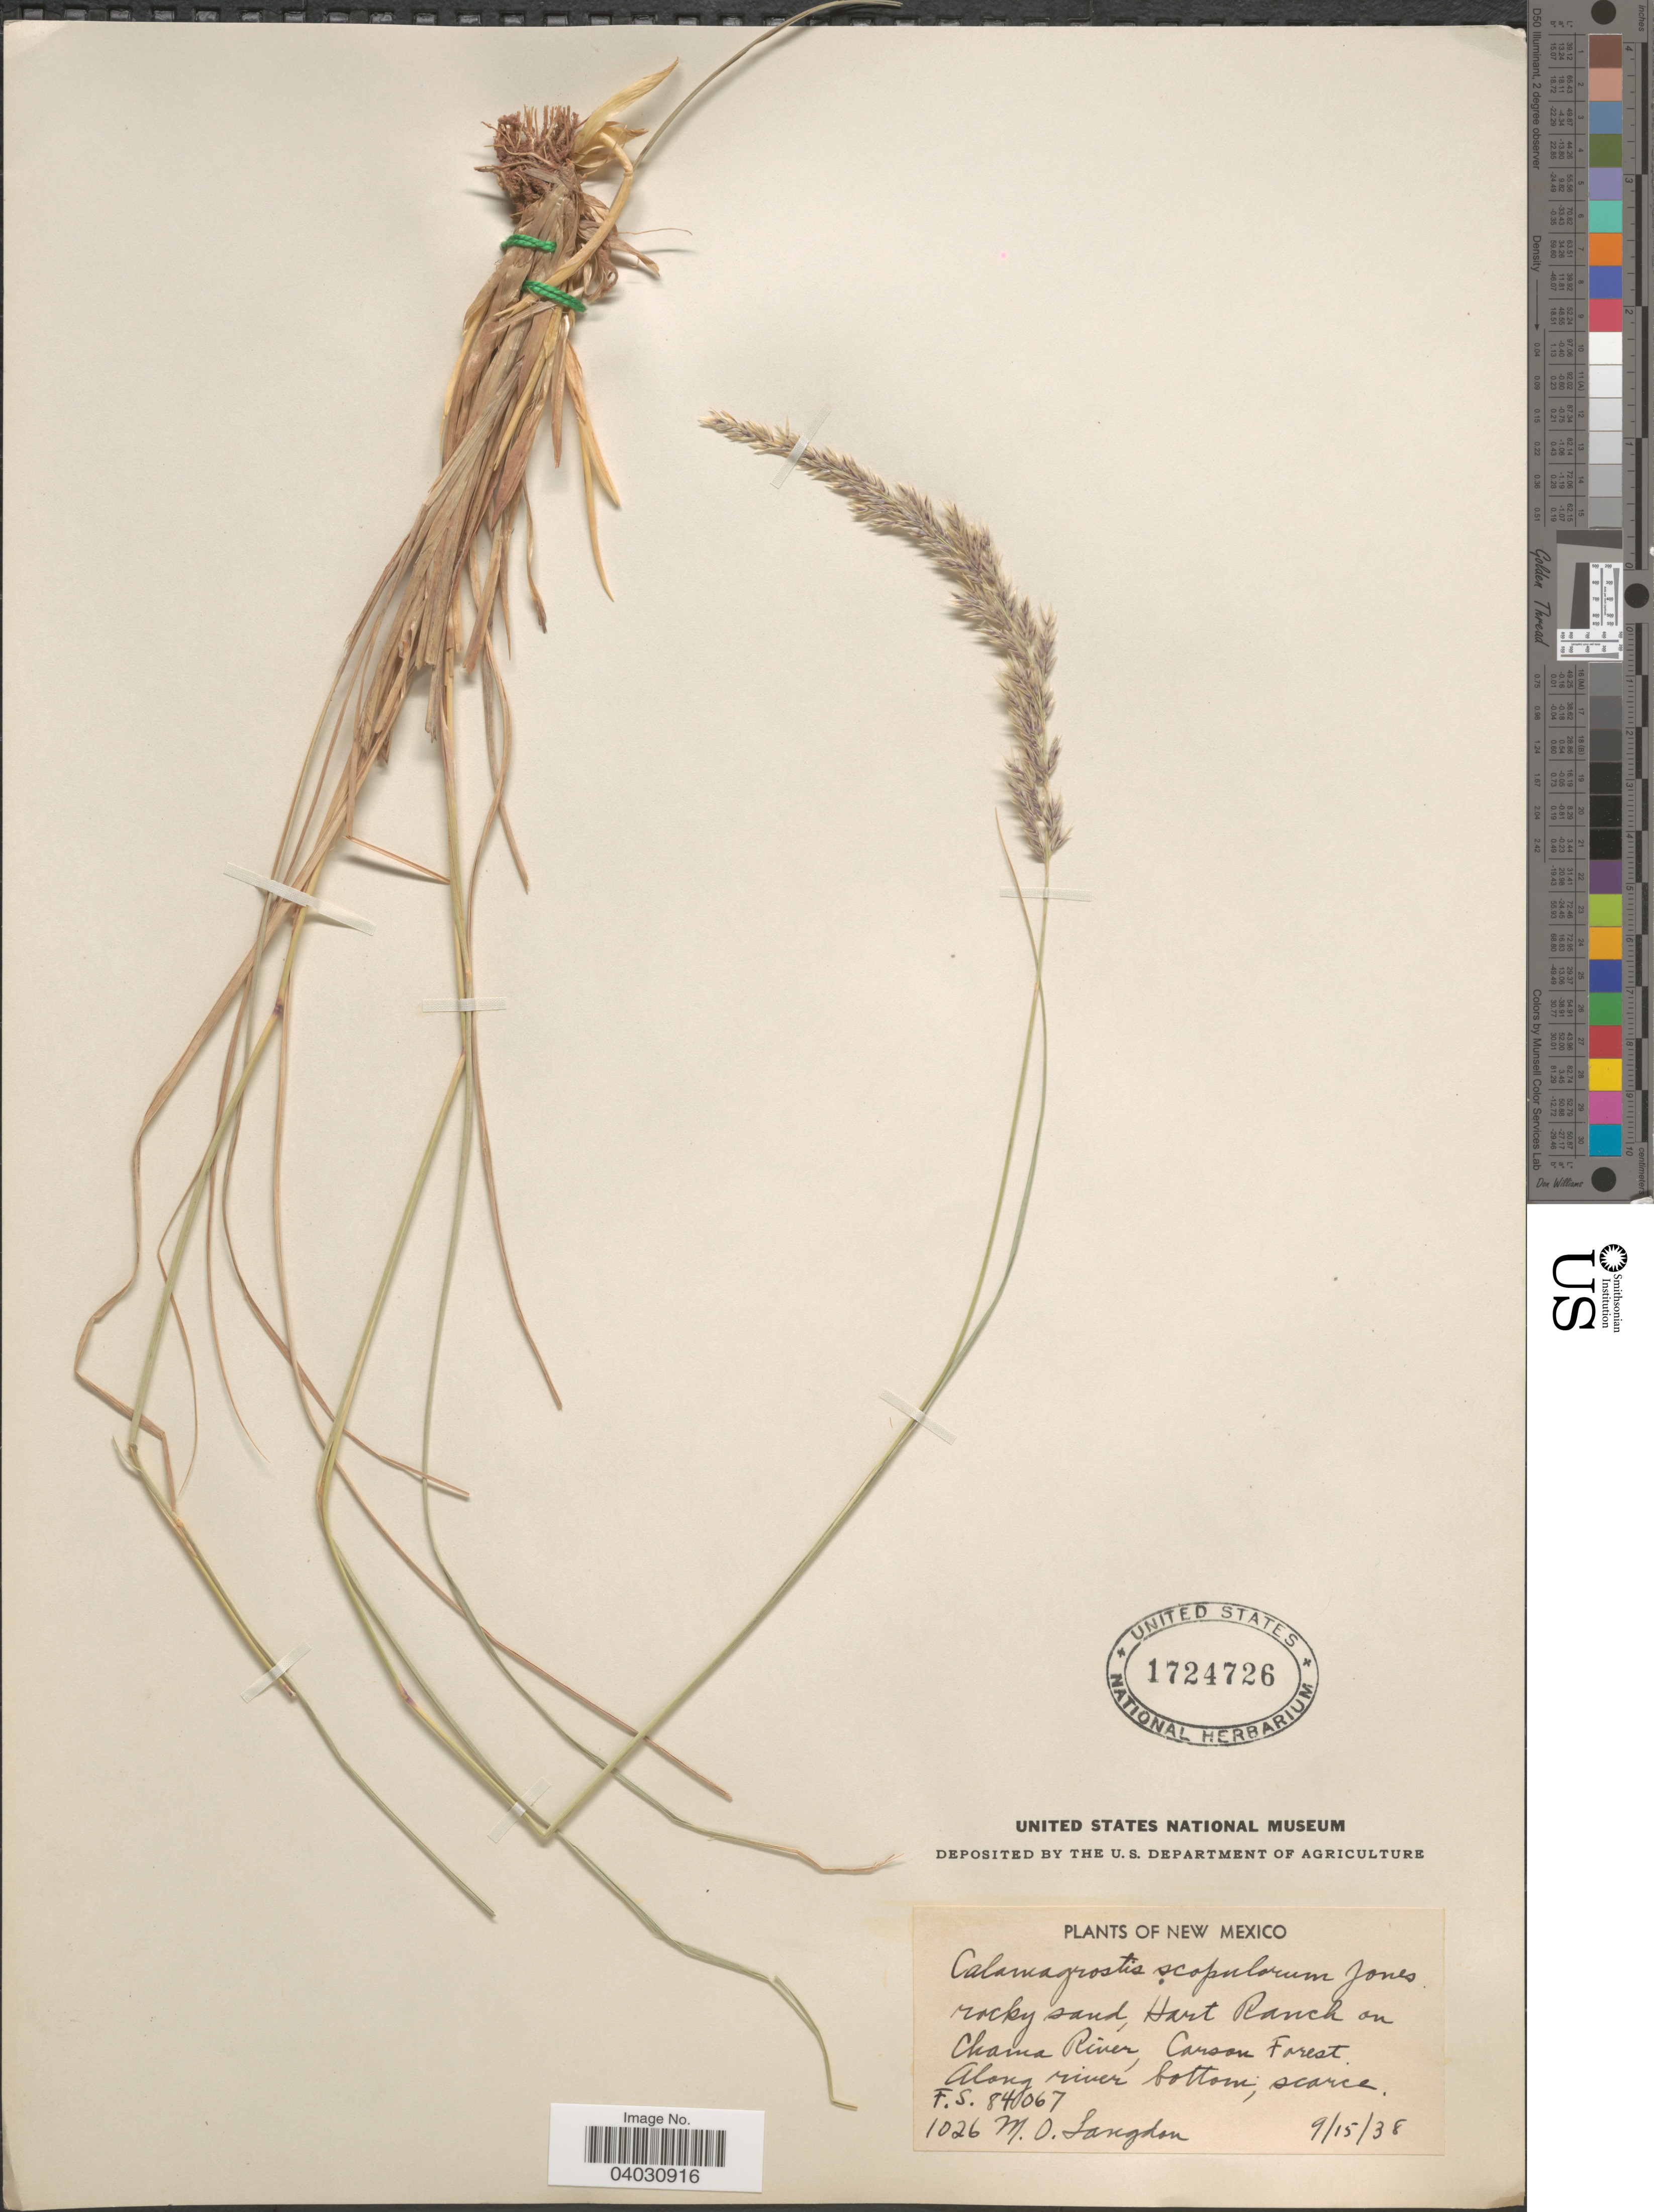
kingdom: Plantae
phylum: Tracheophyta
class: Liliopsida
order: Poales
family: Poaceae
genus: Calamagrostis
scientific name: Calamagrostis scopulorum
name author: M.E. Jones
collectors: M. Langdon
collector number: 1026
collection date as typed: Transcribed d/m/y: 15/9/38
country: United States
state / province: New Mexico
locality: Rocky sand, Hart Ranch on Chama River, Carson Forest. Along river bottom, scarce. F.S. 84067.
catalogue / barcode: US 1724726